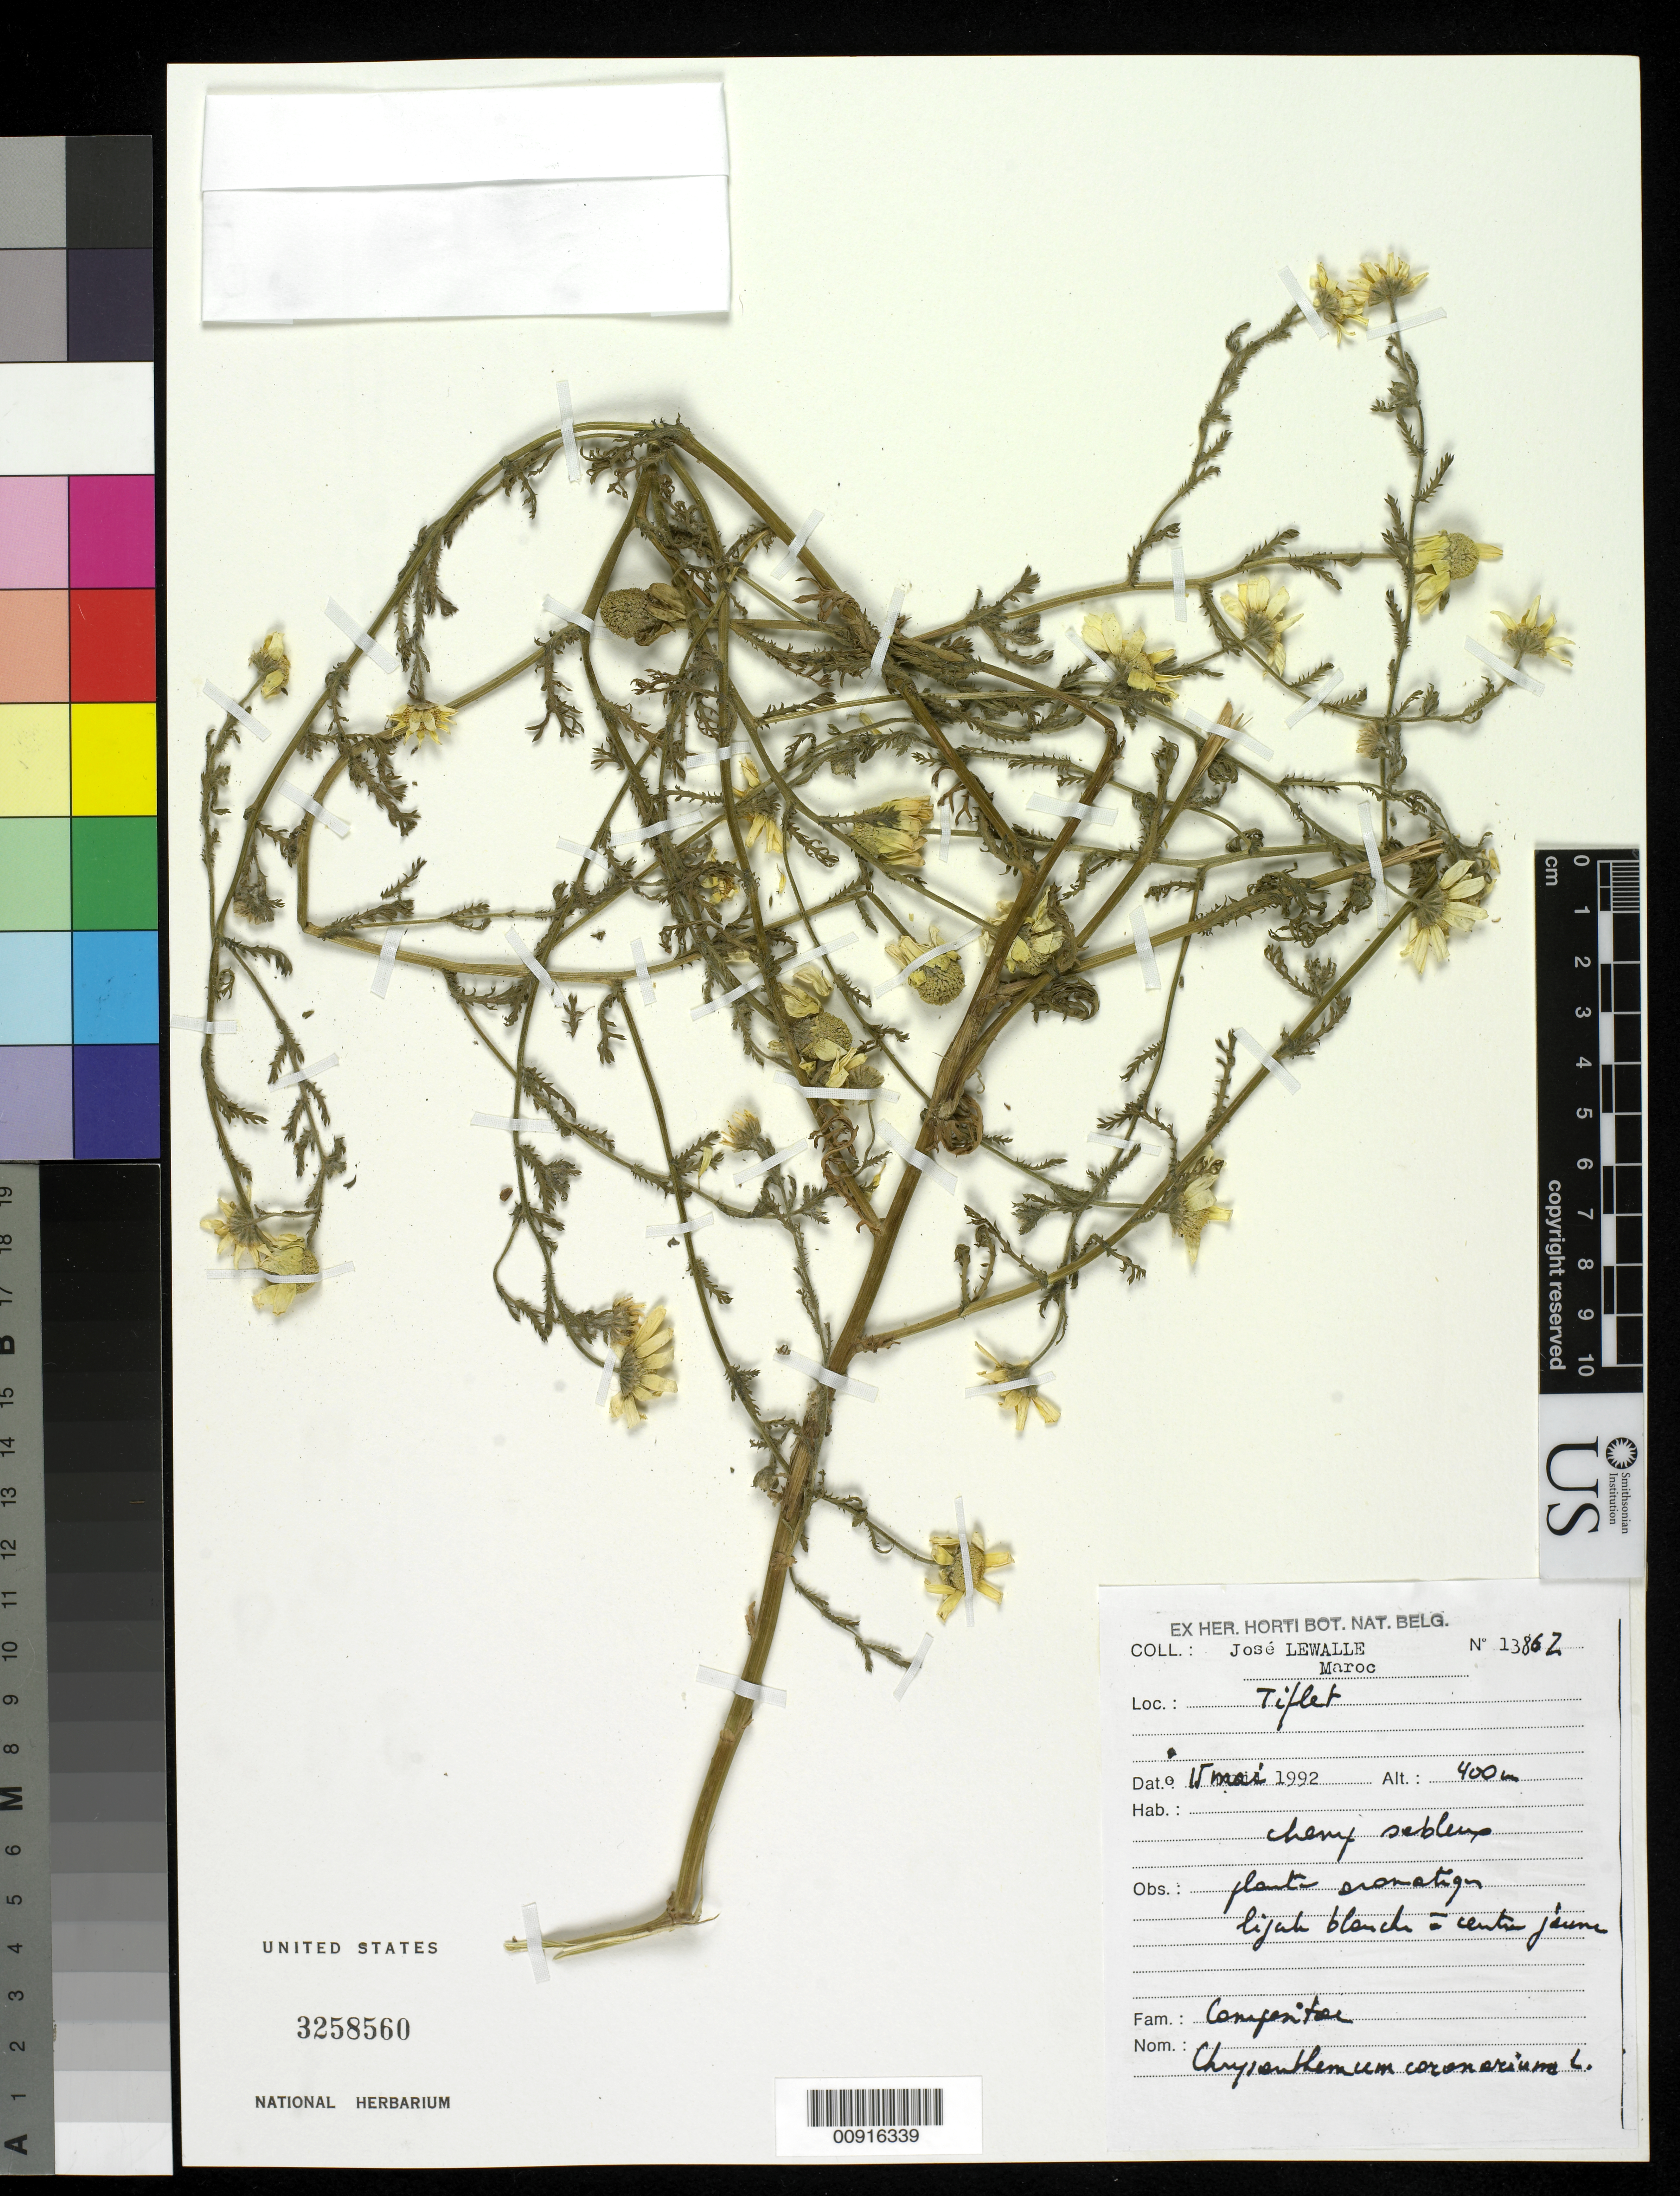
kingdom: Plantae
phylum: Tracheophyta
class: Magnoliopsida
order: Asterales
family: Asteraceae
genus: Chrysanthemum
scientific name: Chrysanthemum coronarium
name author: L.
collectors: J. Lewalle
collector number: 13862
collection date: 1992-05-15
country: Morocco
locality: Tiflet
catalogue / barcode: US 3258560